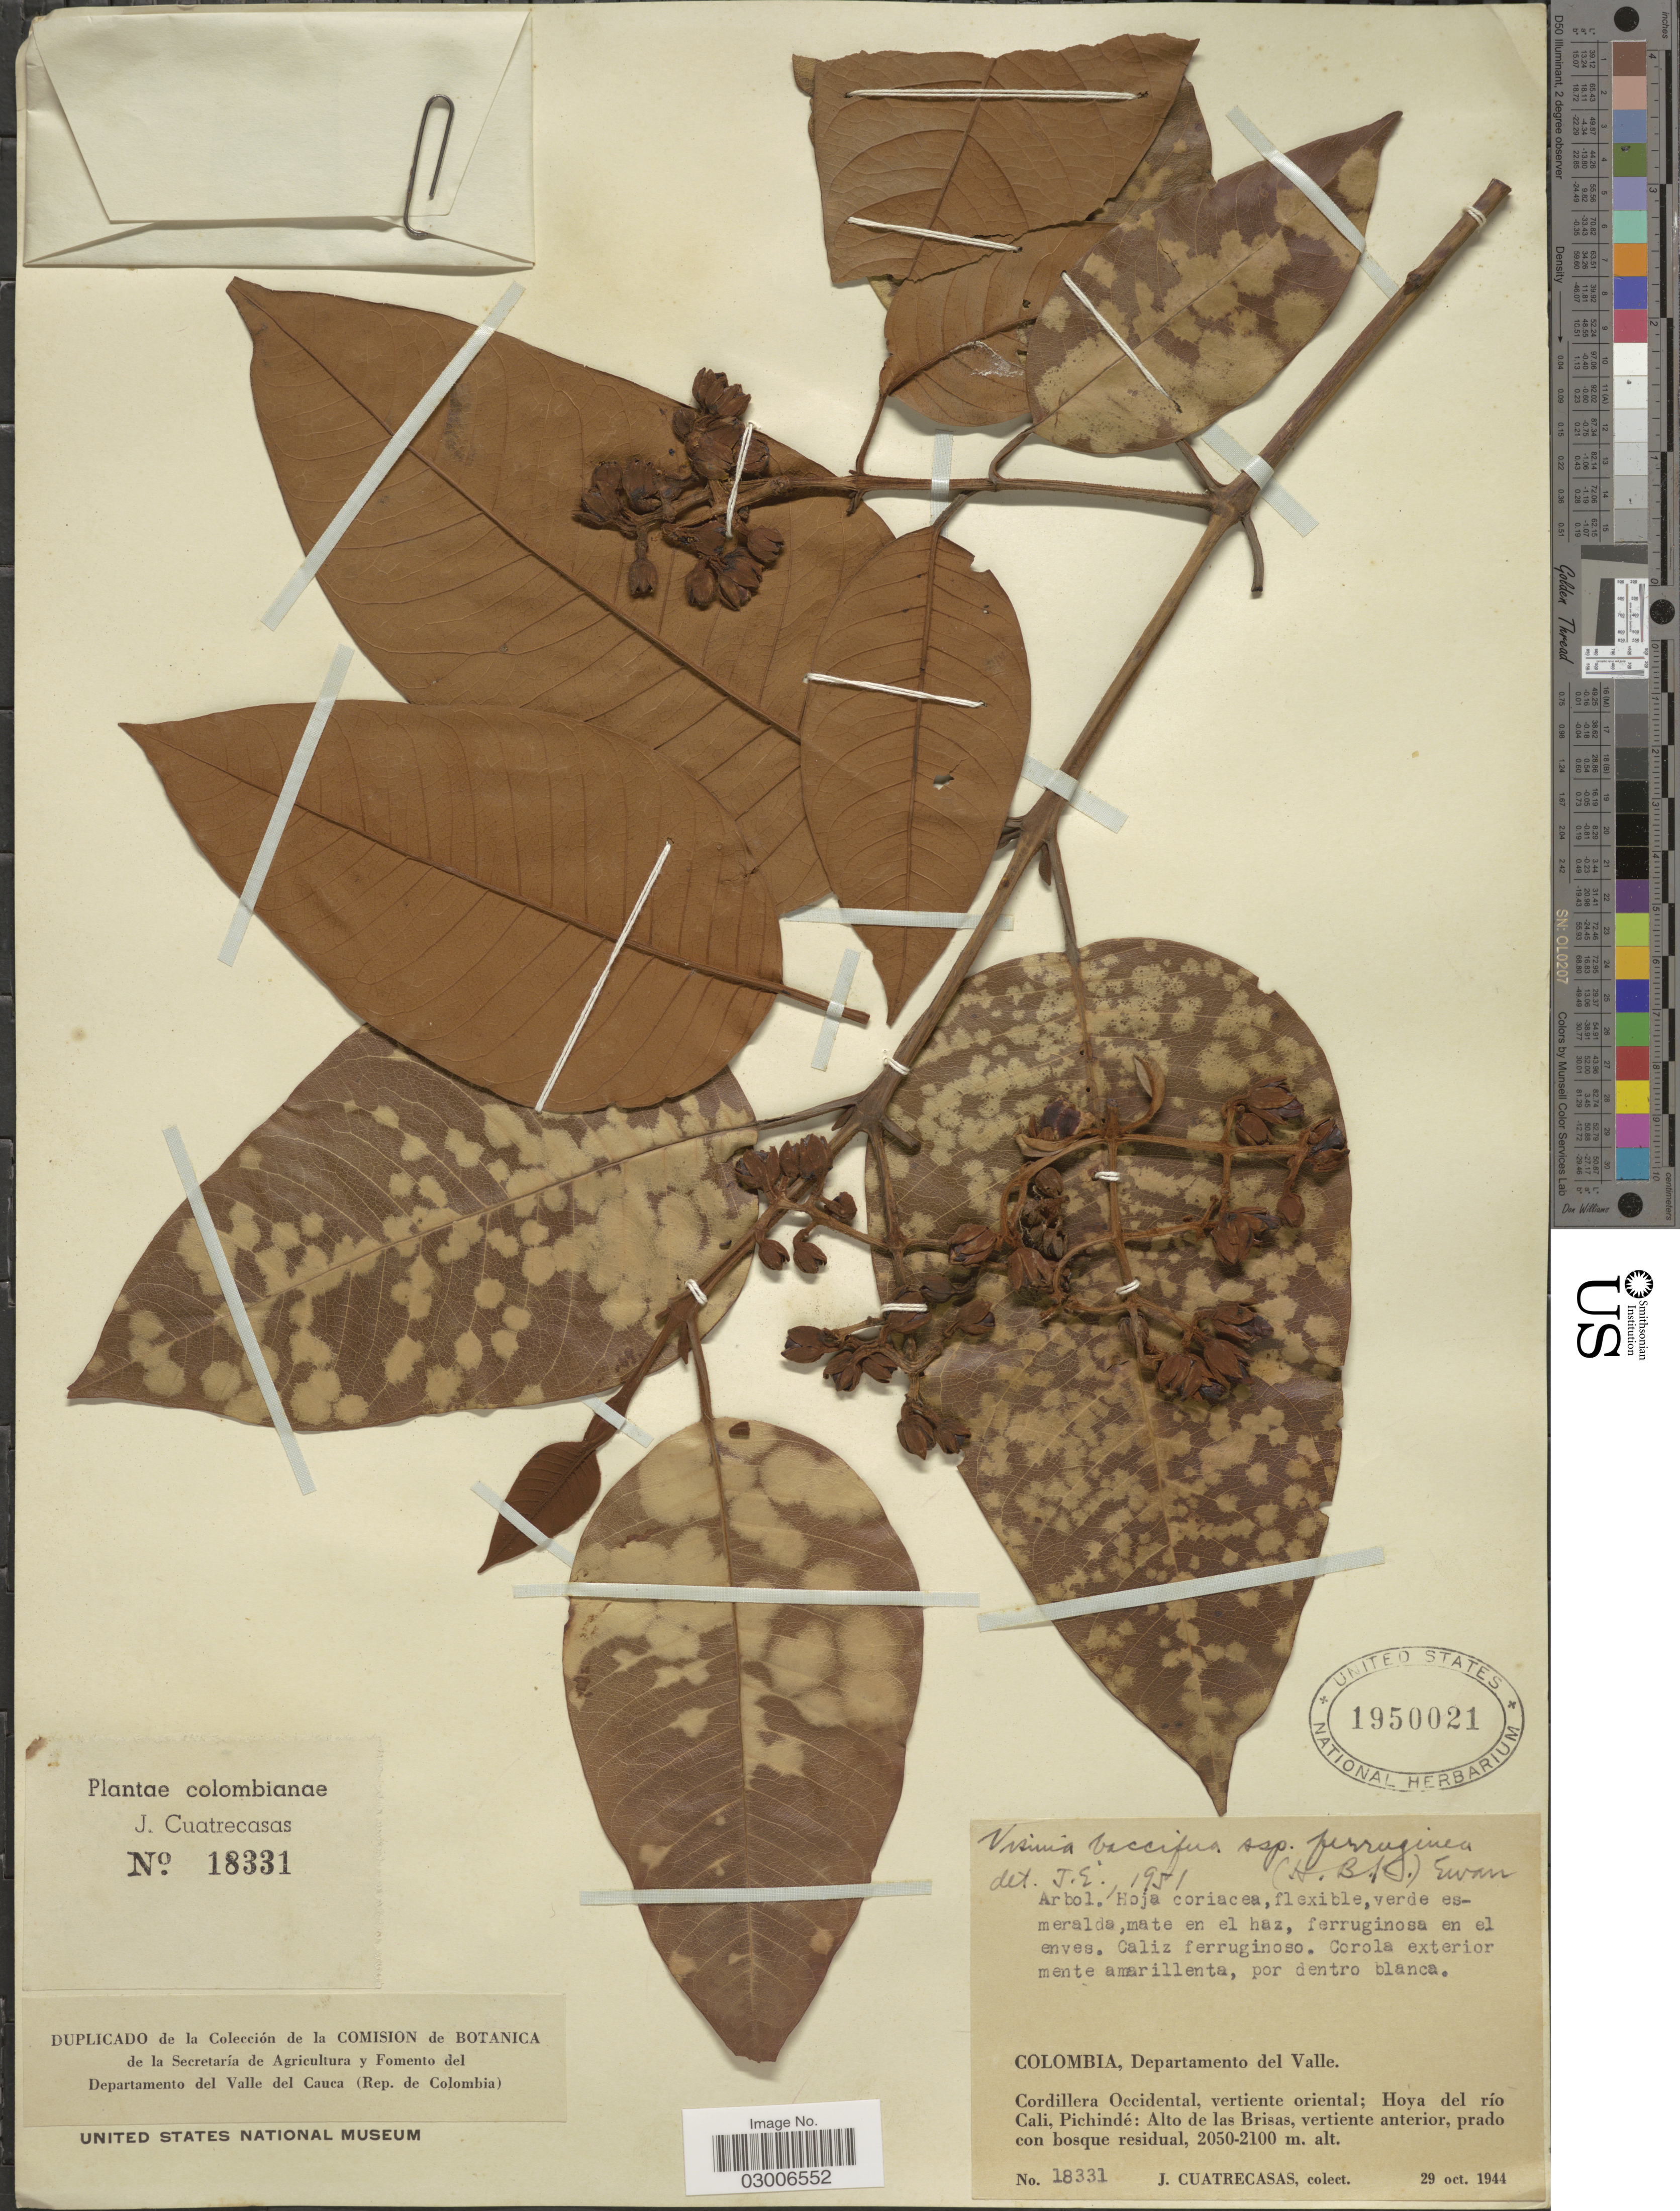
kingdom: Plantae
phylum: Tracheophyta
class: Magnoliopsida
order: Malpighiales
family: Hypericaceae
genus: Vismia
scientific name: Vismia baccifera subsp. ferruginea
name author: (Kunth) Ewan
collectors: J. Cuatrecasas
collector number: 18331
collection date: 1944-10-29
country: Colombia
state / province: Valle del Cauca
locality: Departamento del Valle, Cordillera Occidental, vertiente oriental: Hoya del río Cali, Pichindé: Alto de las Brisas, vertiente anterior.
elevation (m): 2050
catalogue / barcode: US 1950021